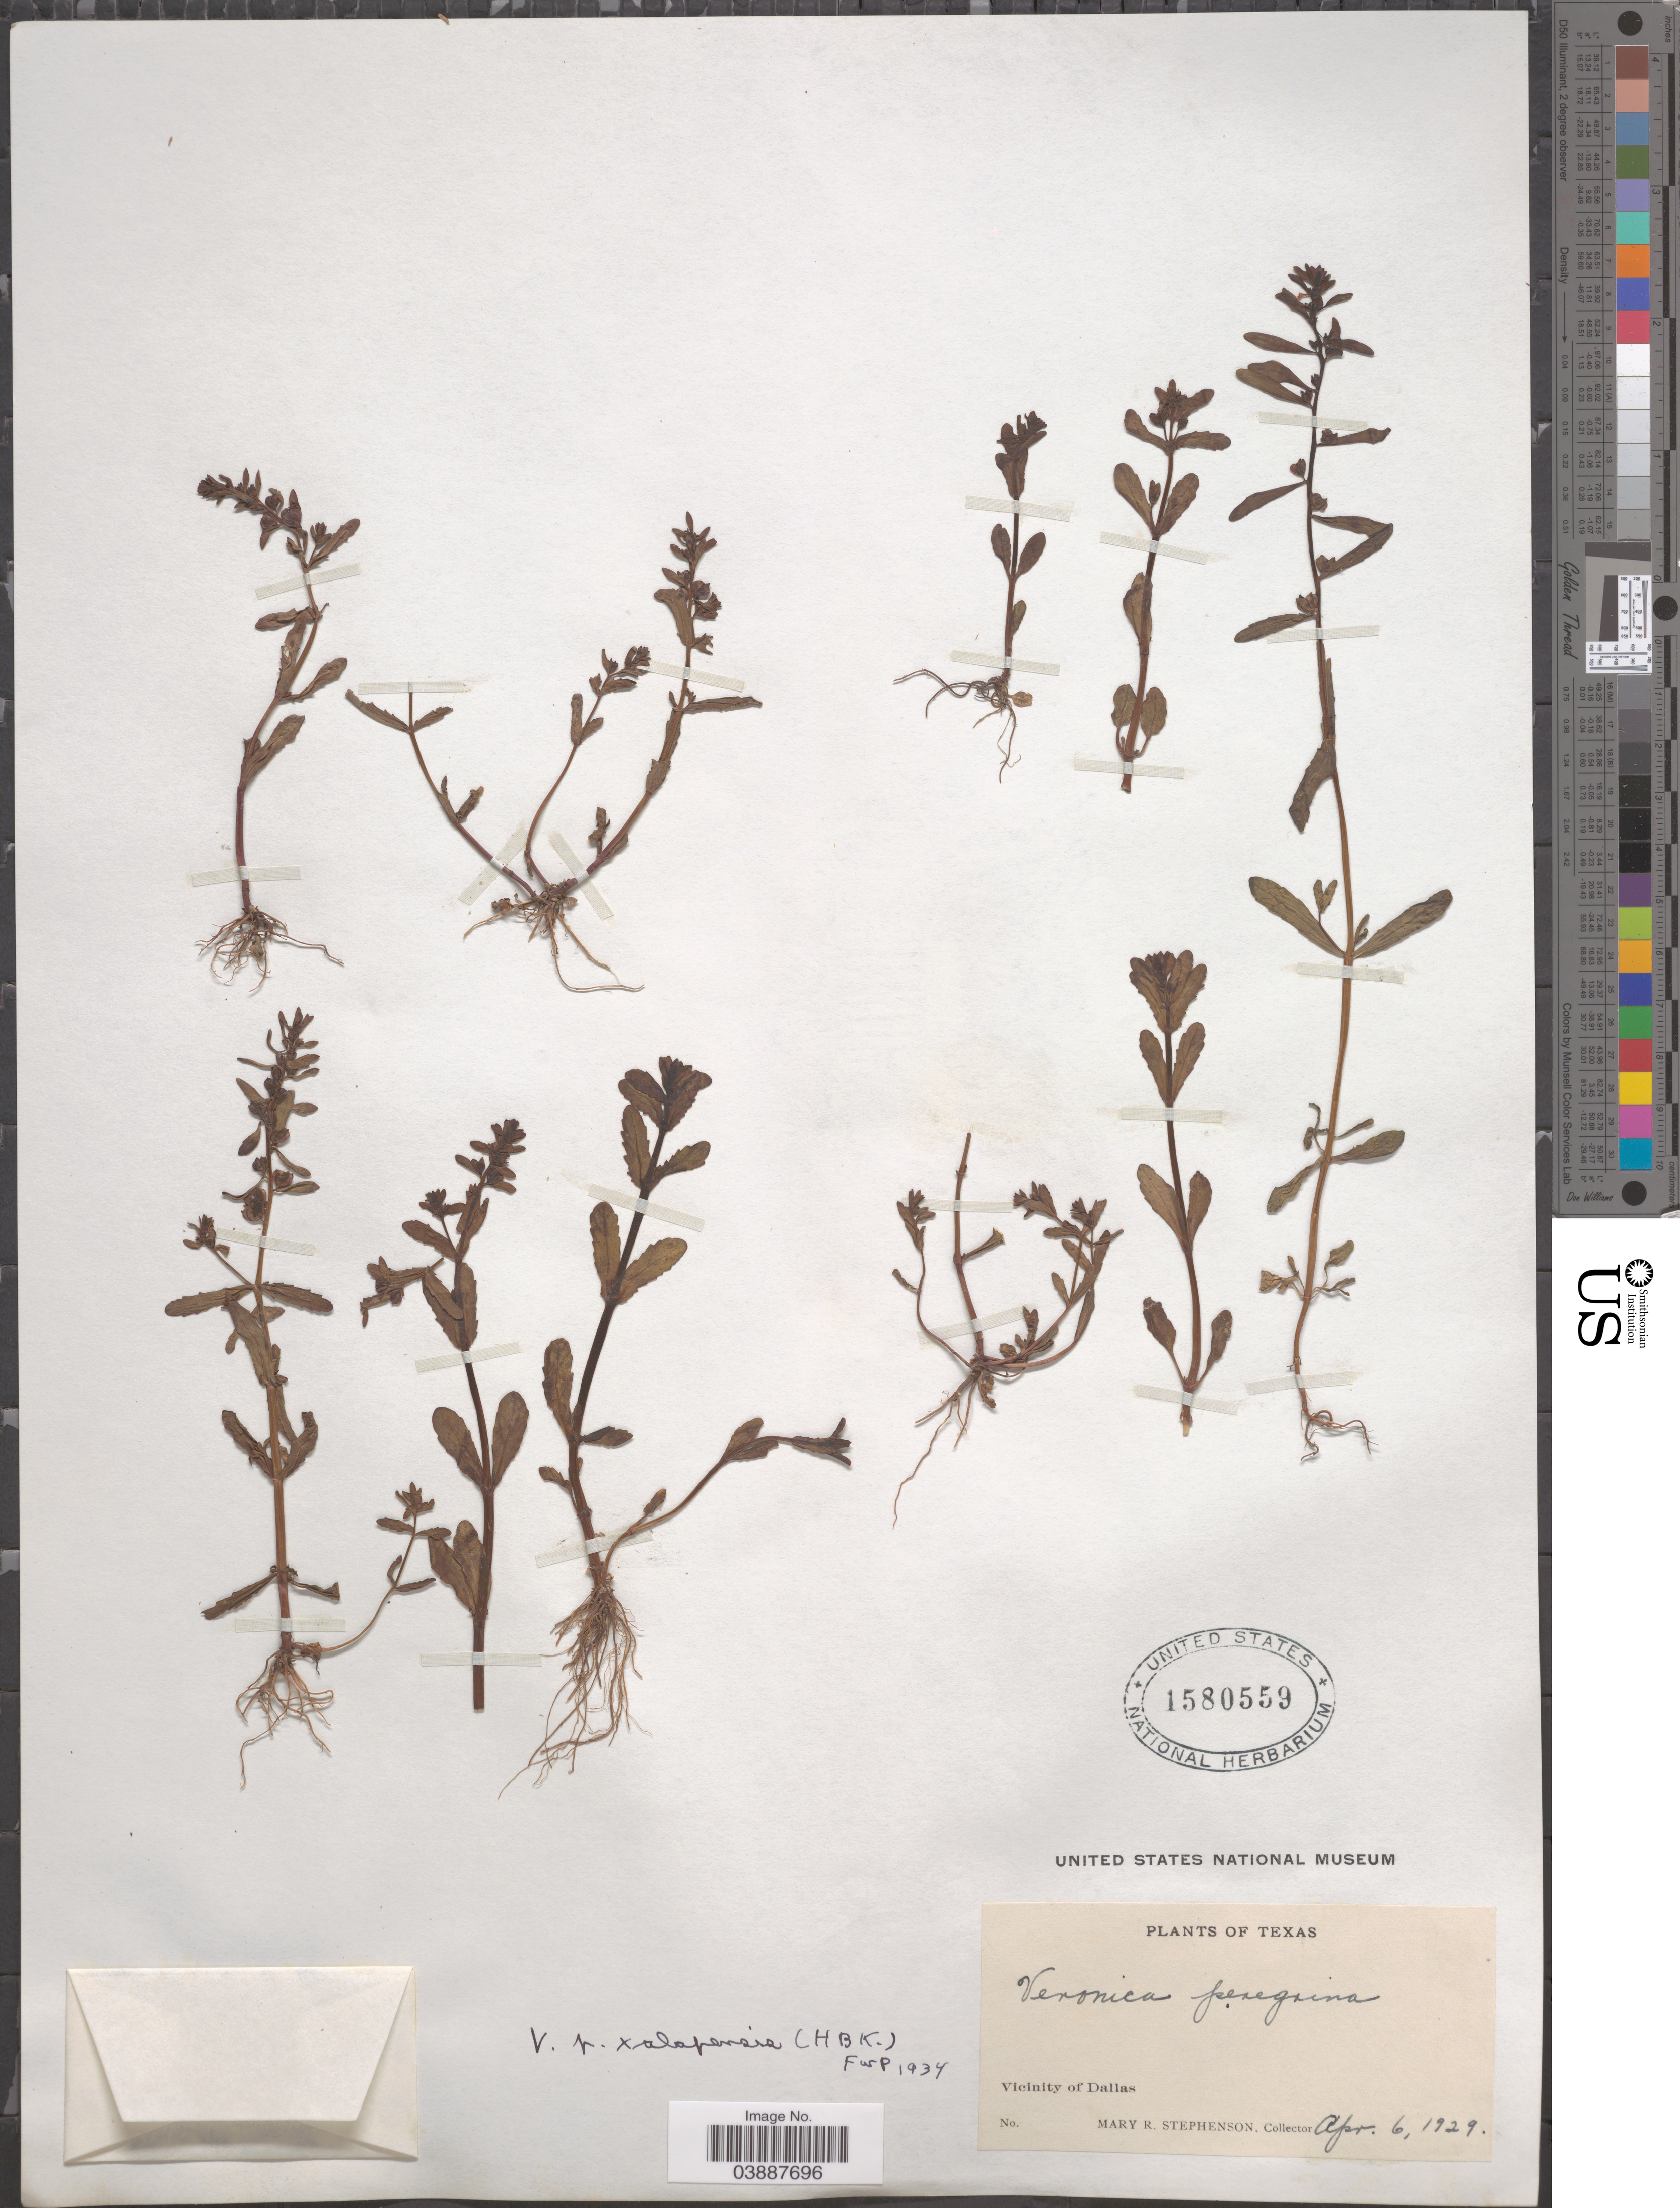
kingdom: Plantae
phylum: Tracheophyta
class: Magnoliopsida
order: Lamiales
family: Plantaginaceae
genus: Veronica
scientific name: Veronica peregrina var. xalapensis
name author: Kunth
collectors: M. Stephenson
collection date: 1929-04-06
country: United States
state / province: Texas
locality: Vicinity of Dallas.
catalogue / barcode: US 1580559